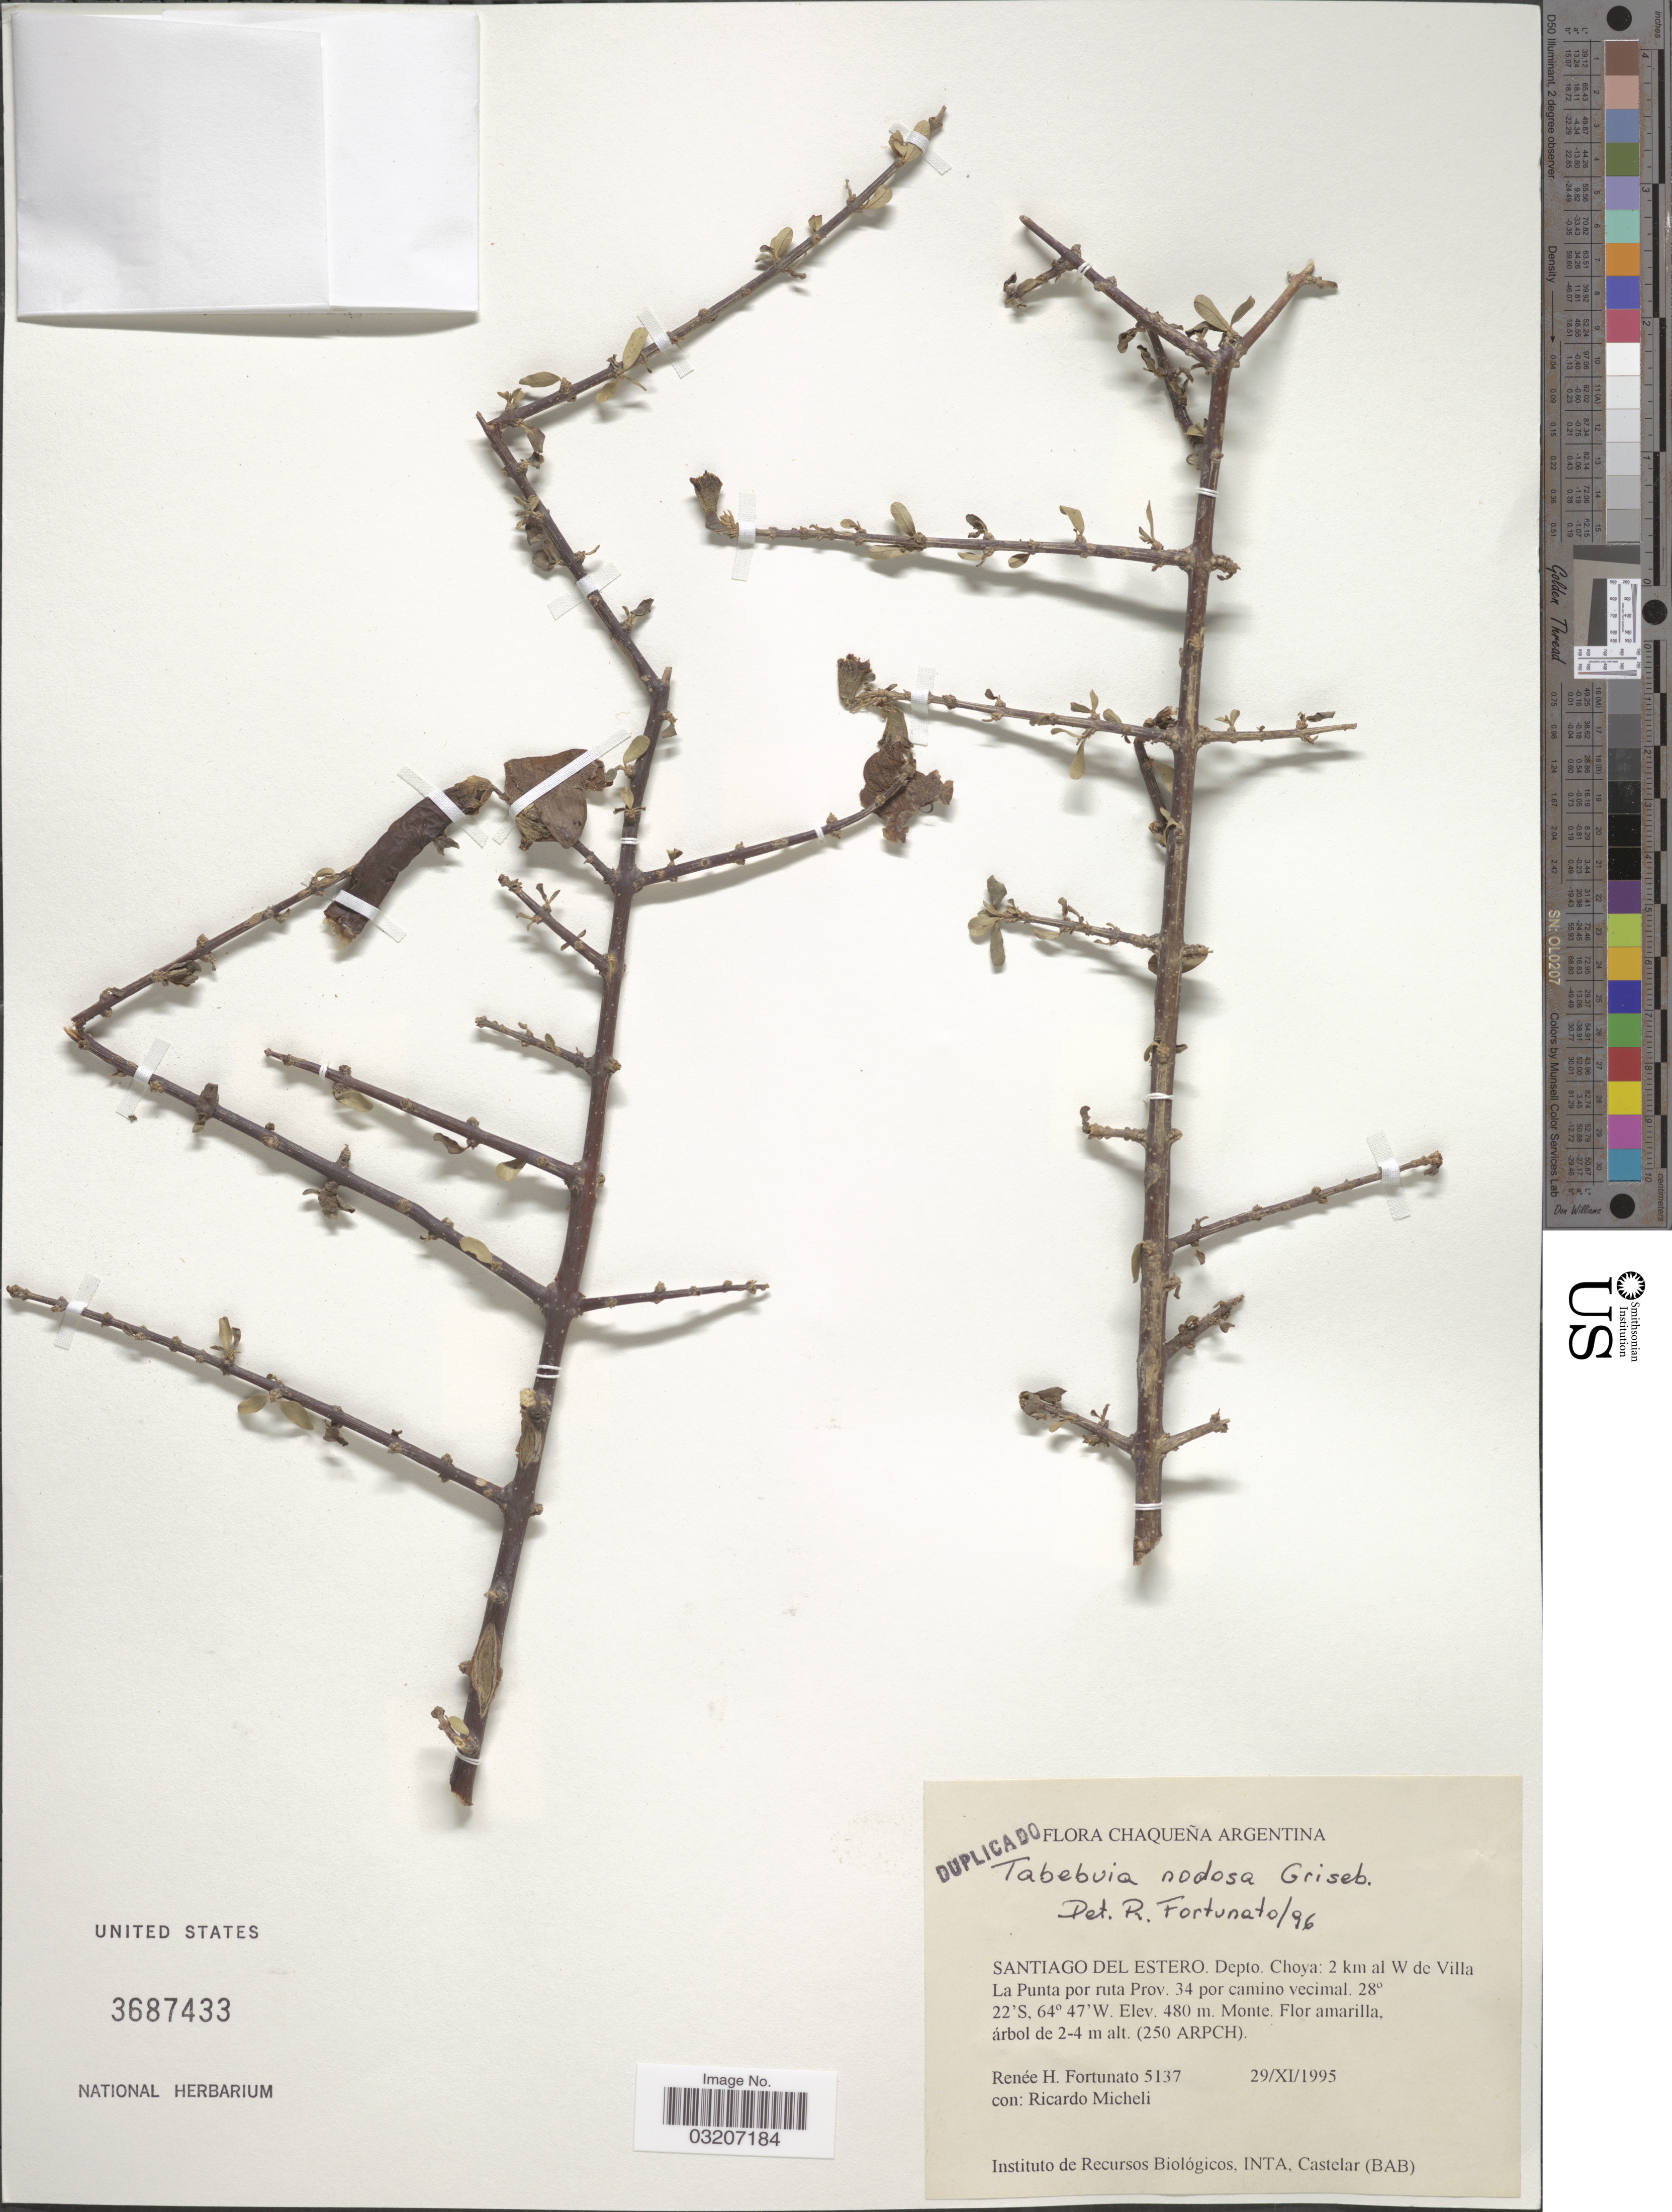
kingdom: Plantae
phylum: Tracheophyta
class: Magnoliopsida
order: Lamiales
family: Bignoniaceae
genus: Tabebuia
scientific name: Tabebuia nodosa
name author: (Griseb.) Griseb.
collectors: R. H. Fortunato & R. Micheli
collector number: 5137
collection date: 1995-11-29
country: Argentina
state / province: Santiago del Estero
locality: Chaqueña Argentina. Depto. Choya: 2 km al W de Villa La Punta por ruta Prov. 34 por camino vecimal.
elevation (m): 480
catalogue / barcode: US 3687433